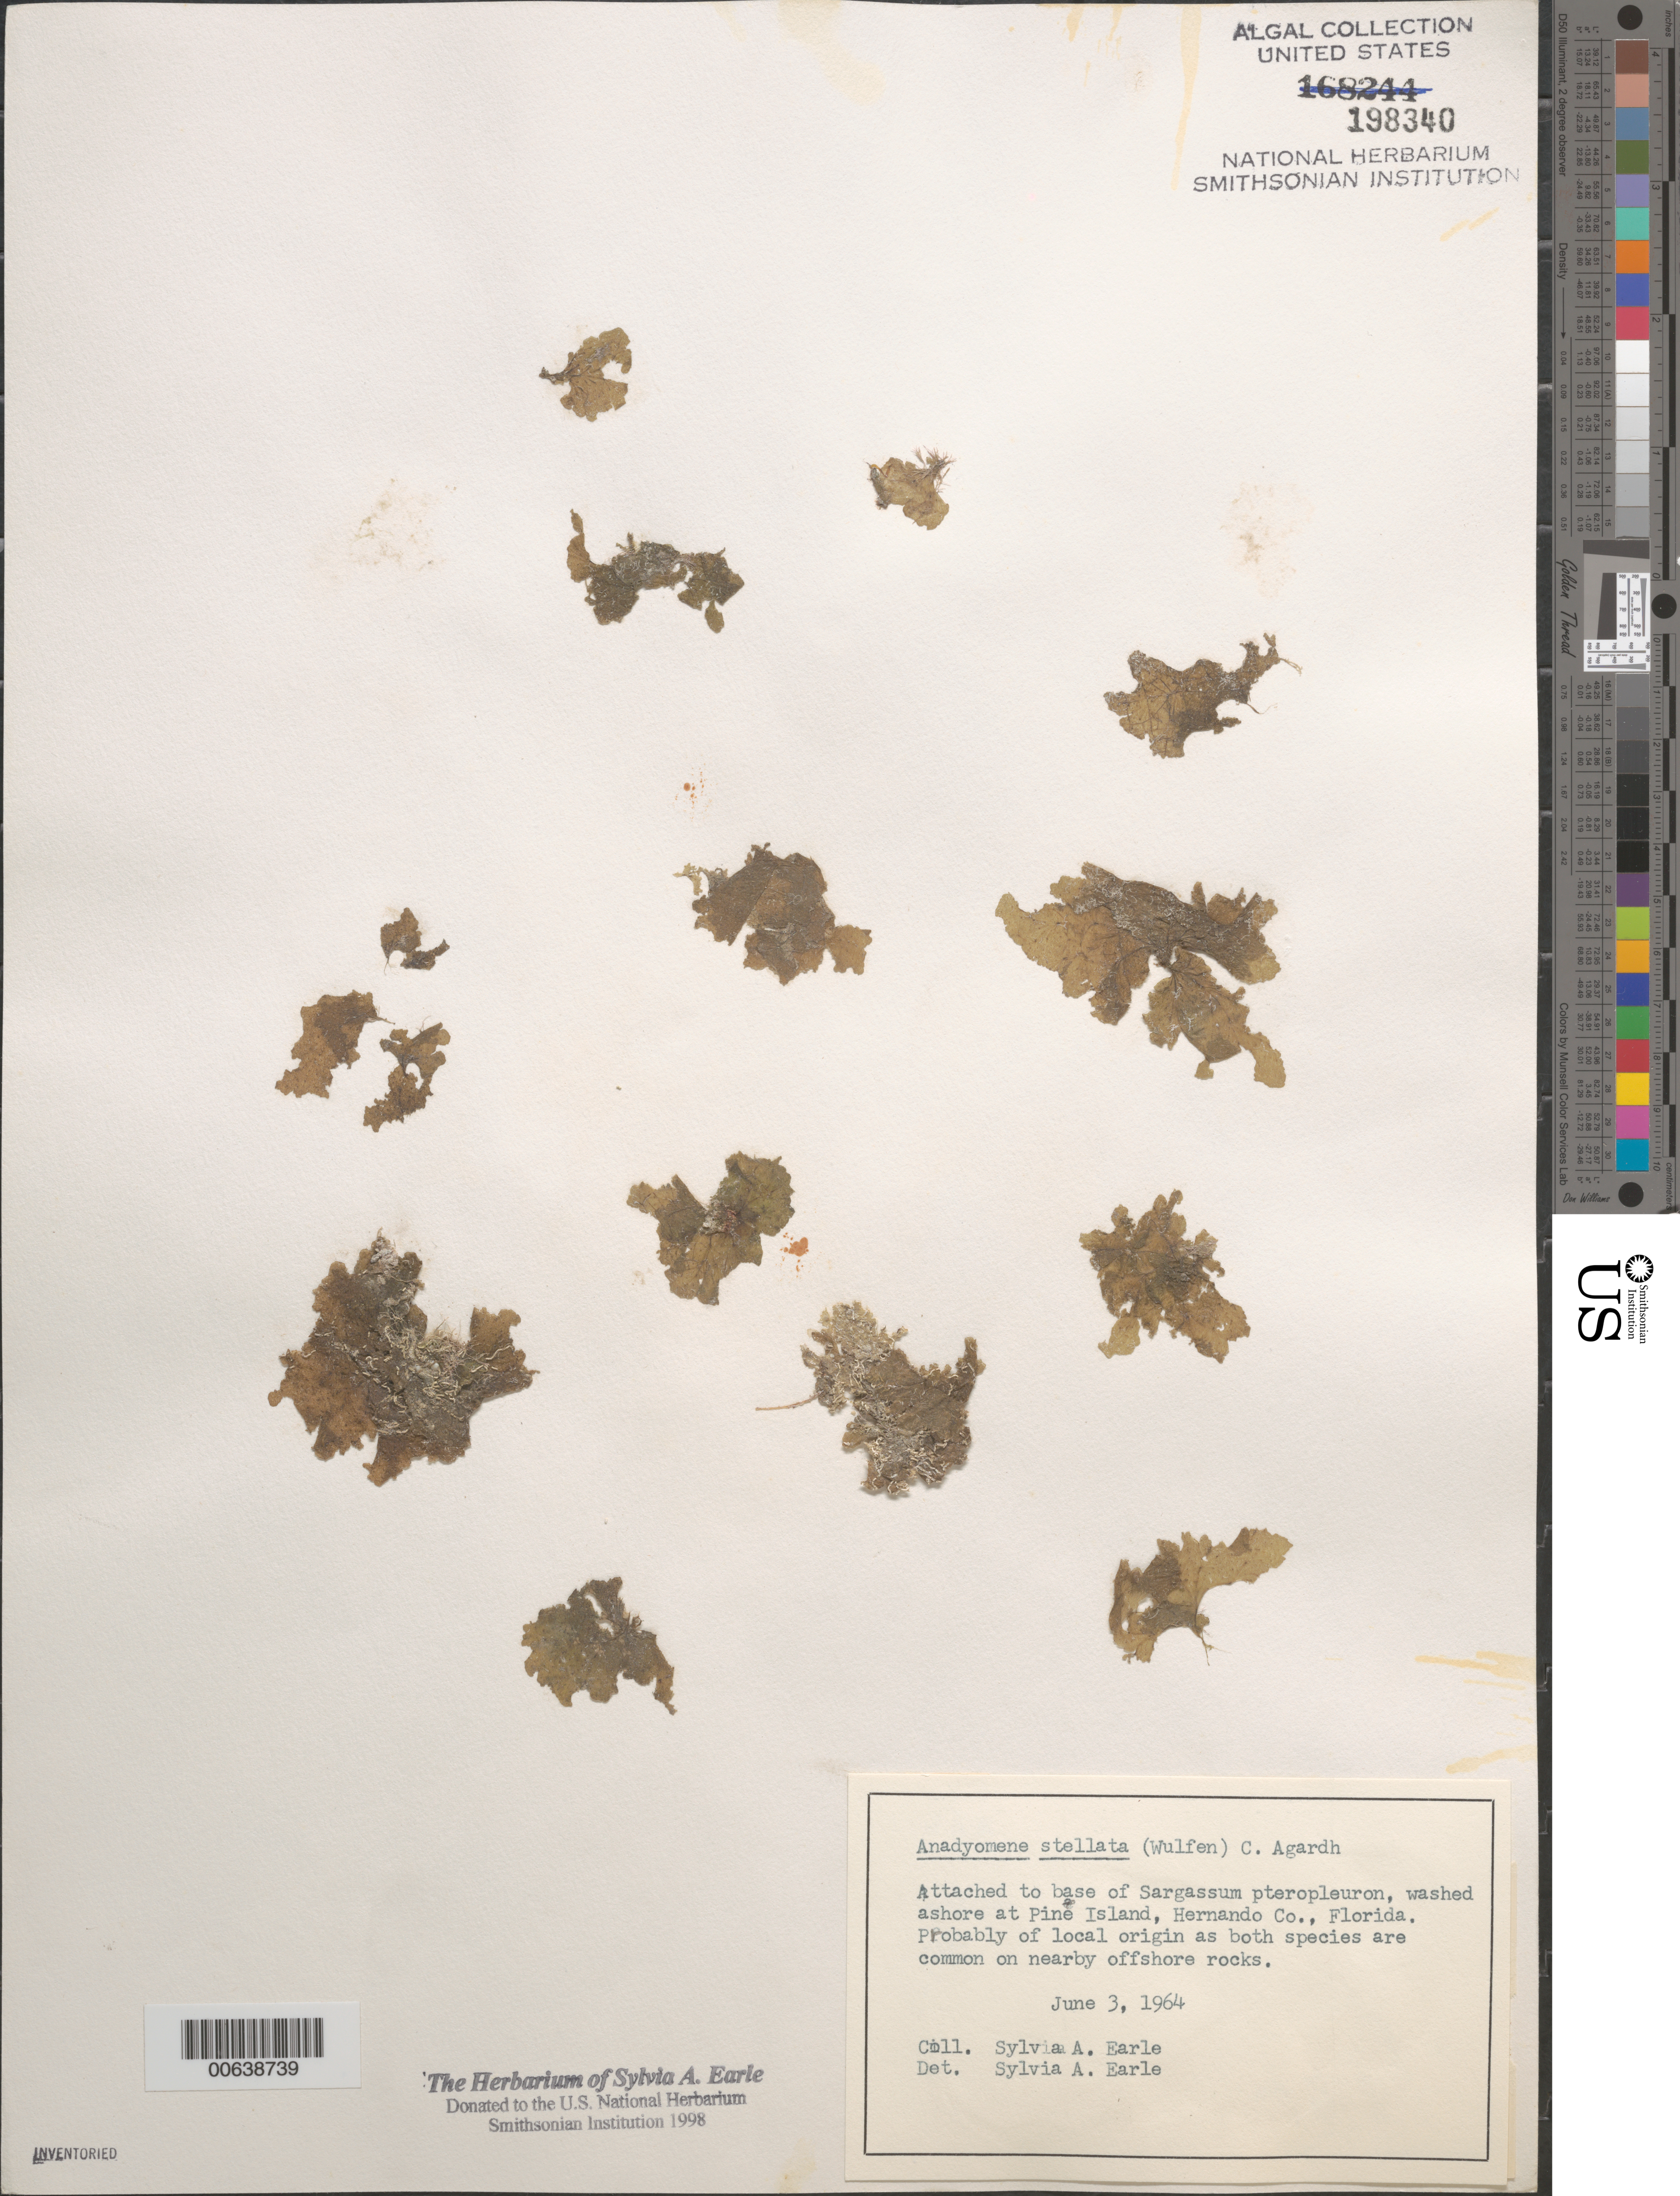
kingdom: Plantae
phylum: Chlorophyta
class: Ulvophyceae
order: Cladophorales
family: Anadyomenaceae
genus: Anadyomene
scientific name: Anadyomene stellata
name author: (Wulfen) C. Agardh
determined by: Earle, S. A.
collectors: S. A. Earle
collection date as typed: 03 Jun 1964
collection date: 1964-06-03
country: United States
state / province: Florida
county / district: Hernando County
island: Pine Island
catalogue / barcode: US 198340